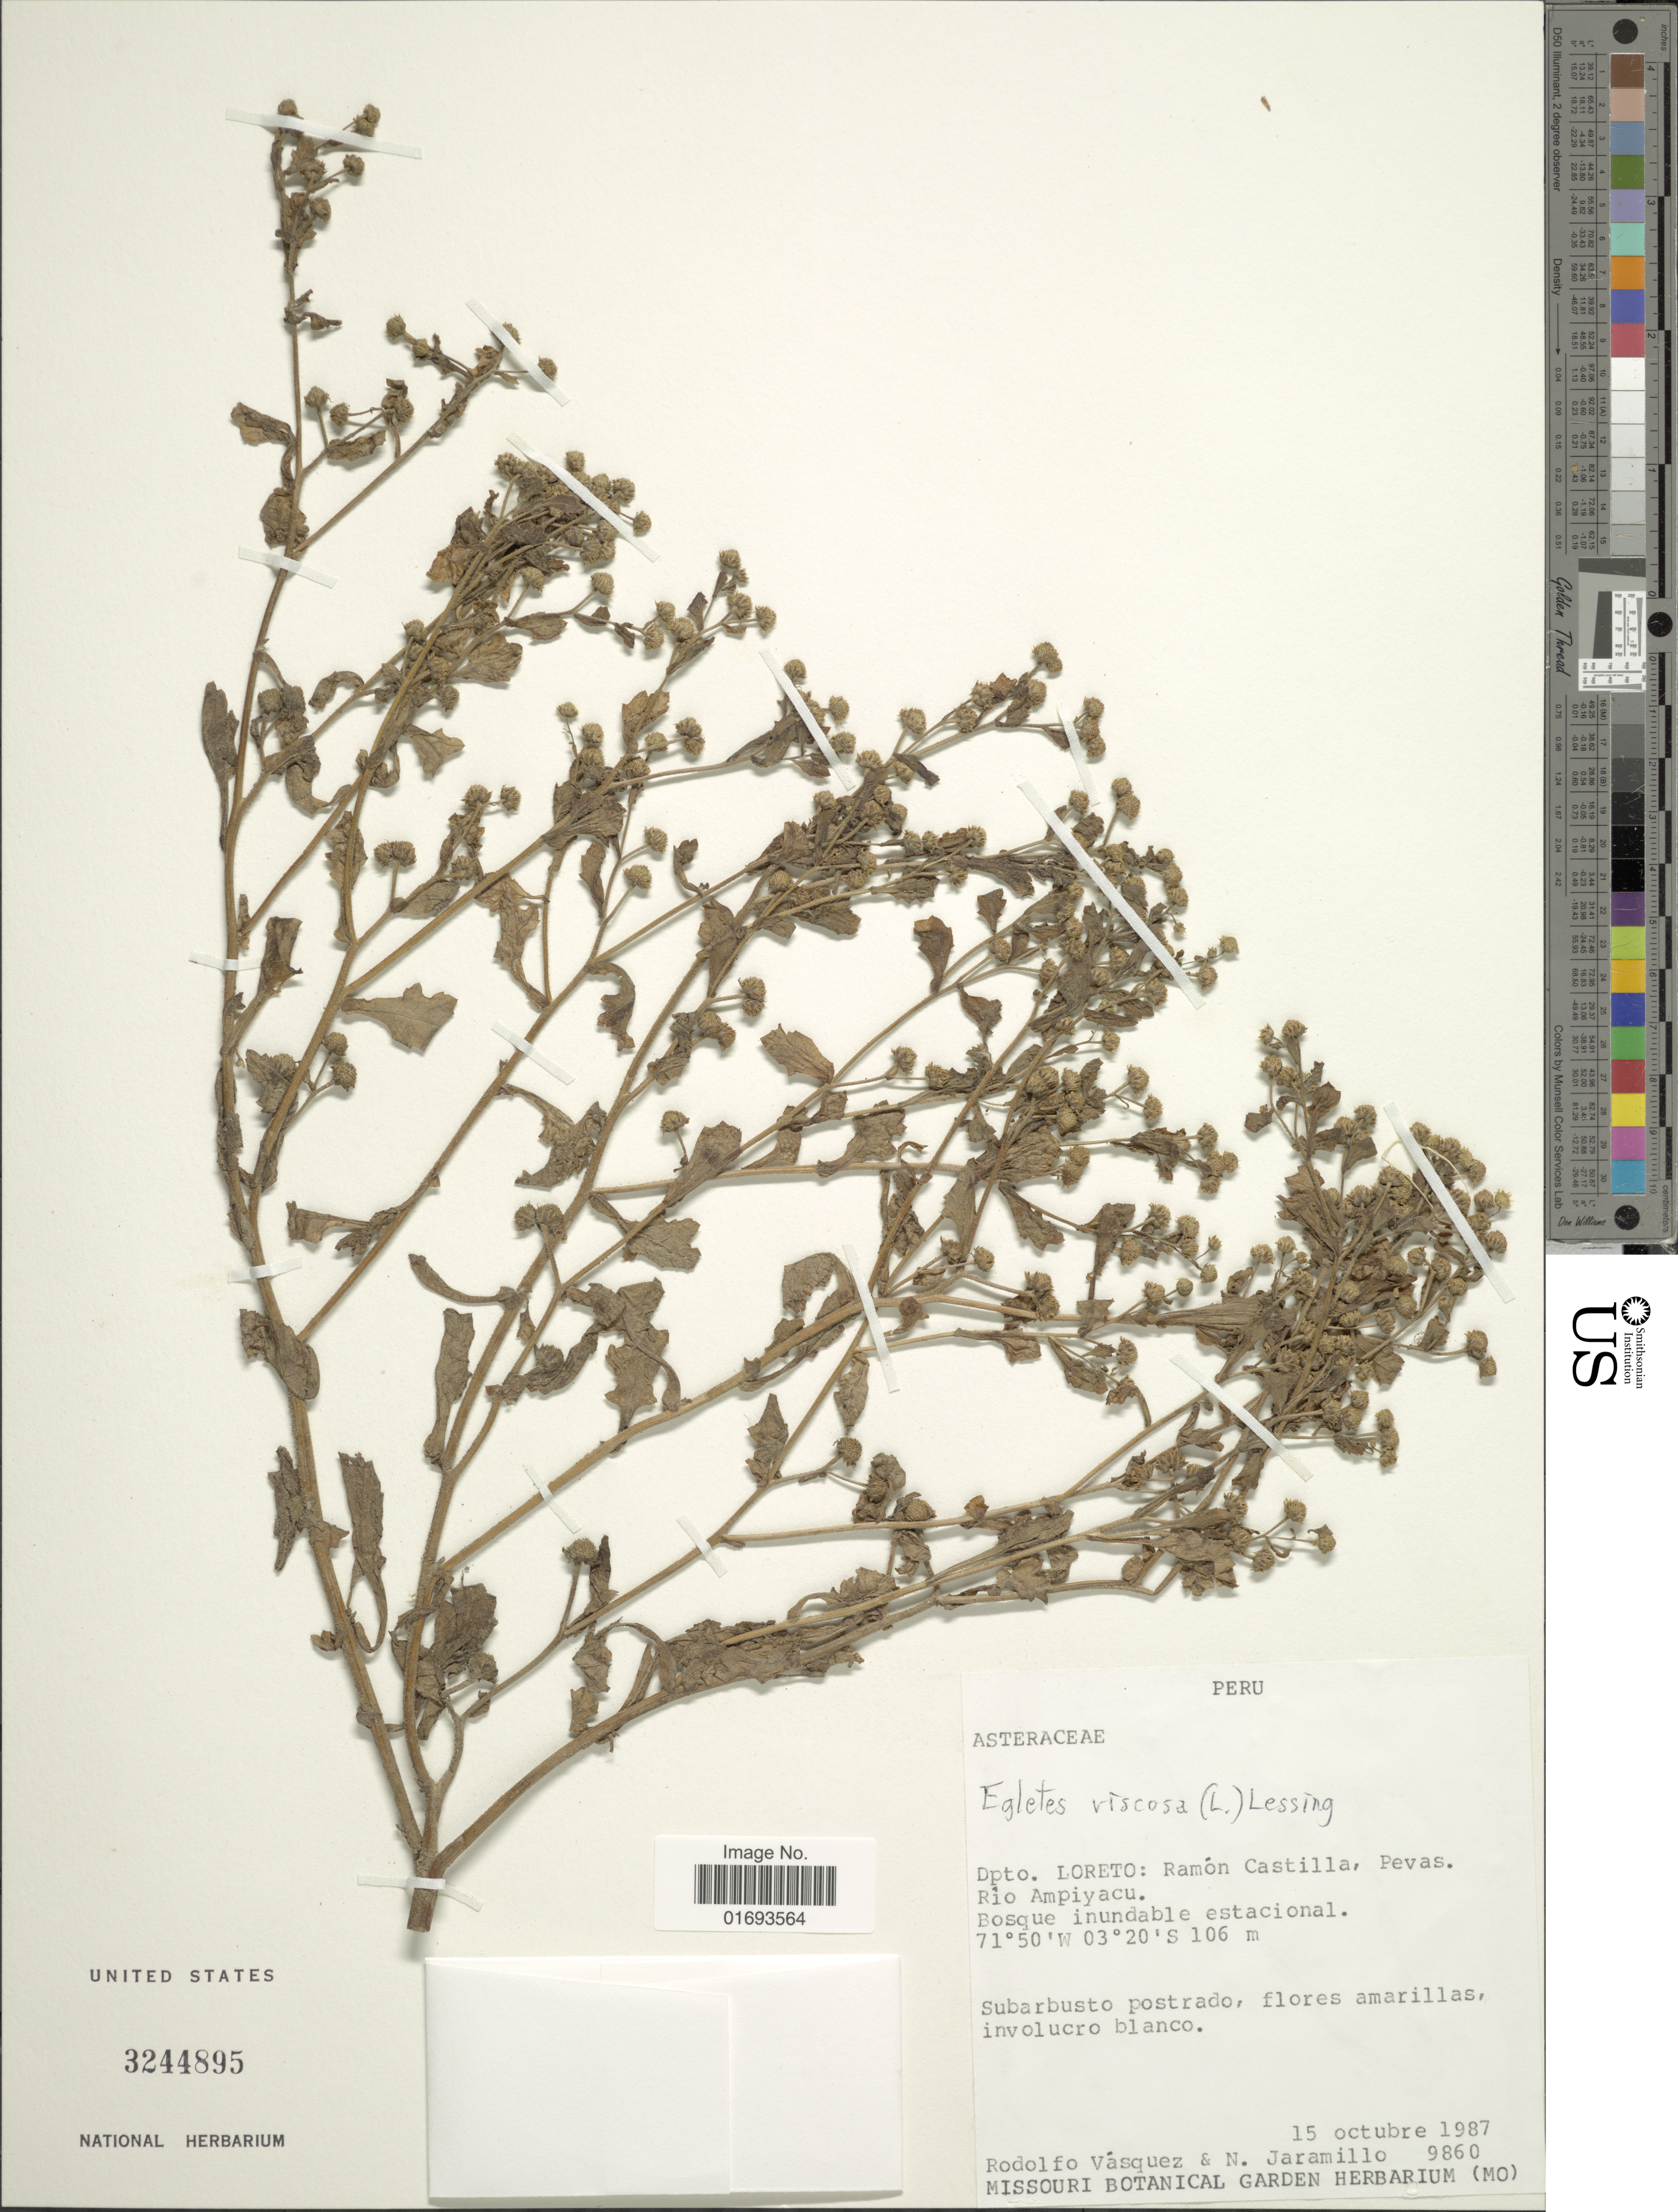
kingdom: Plantae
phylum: Tracheophyta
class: Magnoliopsida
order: Asterales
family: Asteraceae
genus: Egletes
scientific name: Egletes viscosa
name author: (L.) Less.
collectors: R. Vásquez & N. Jaramillo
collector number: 9860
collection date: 1987-10-15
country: Peru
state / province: Loreto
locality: Dpto. Loreto: Ramon Castillo, Pevas. Rio Ampiyacu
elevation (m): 160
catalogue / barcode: US 3244895